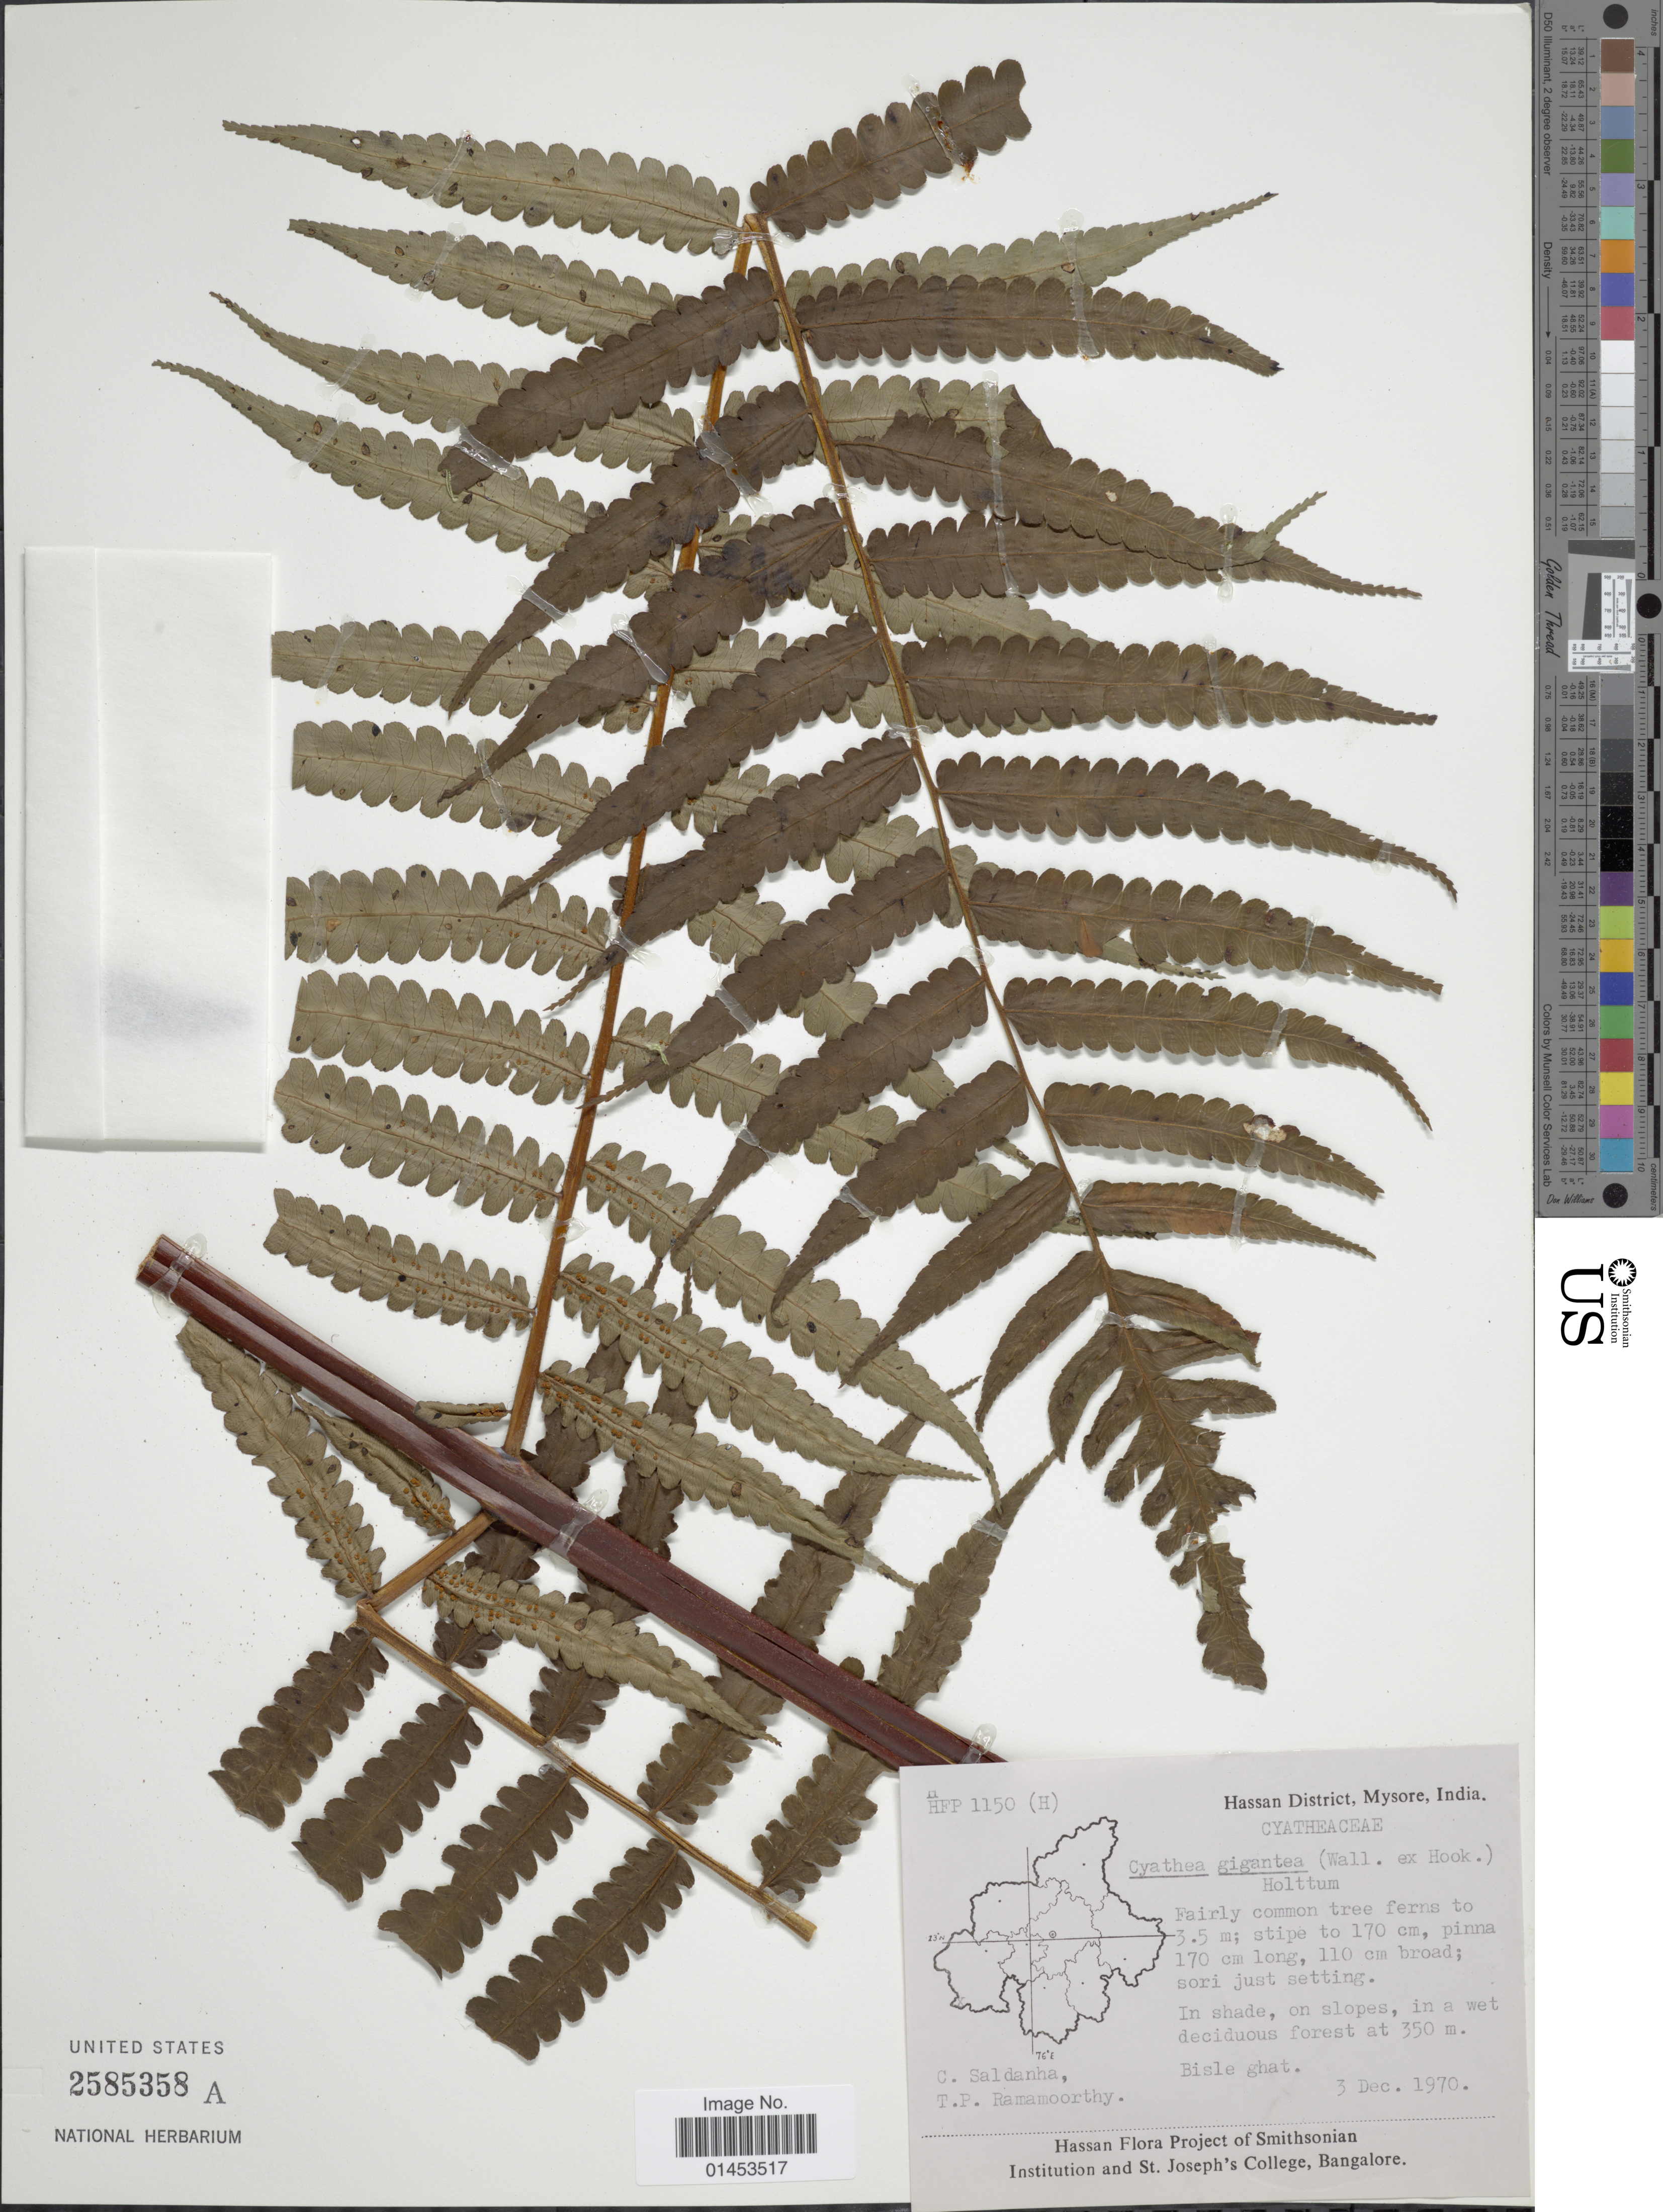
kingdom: Plantae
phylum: Tracheophyta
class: Polypodiopsida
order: Cyatheales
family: Cyatheaceae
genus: Cyathea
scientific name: Cyathea gigantea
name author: (Wall. ex Hook.) Holttum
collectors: C. Saldanha & T. P. Ramamoorthy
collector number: HFP1150(H)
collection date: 1970-12-03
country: India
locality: Hassan District, Mysore, India, Bisle Ghat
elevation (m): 350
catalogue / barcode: US 2585358A